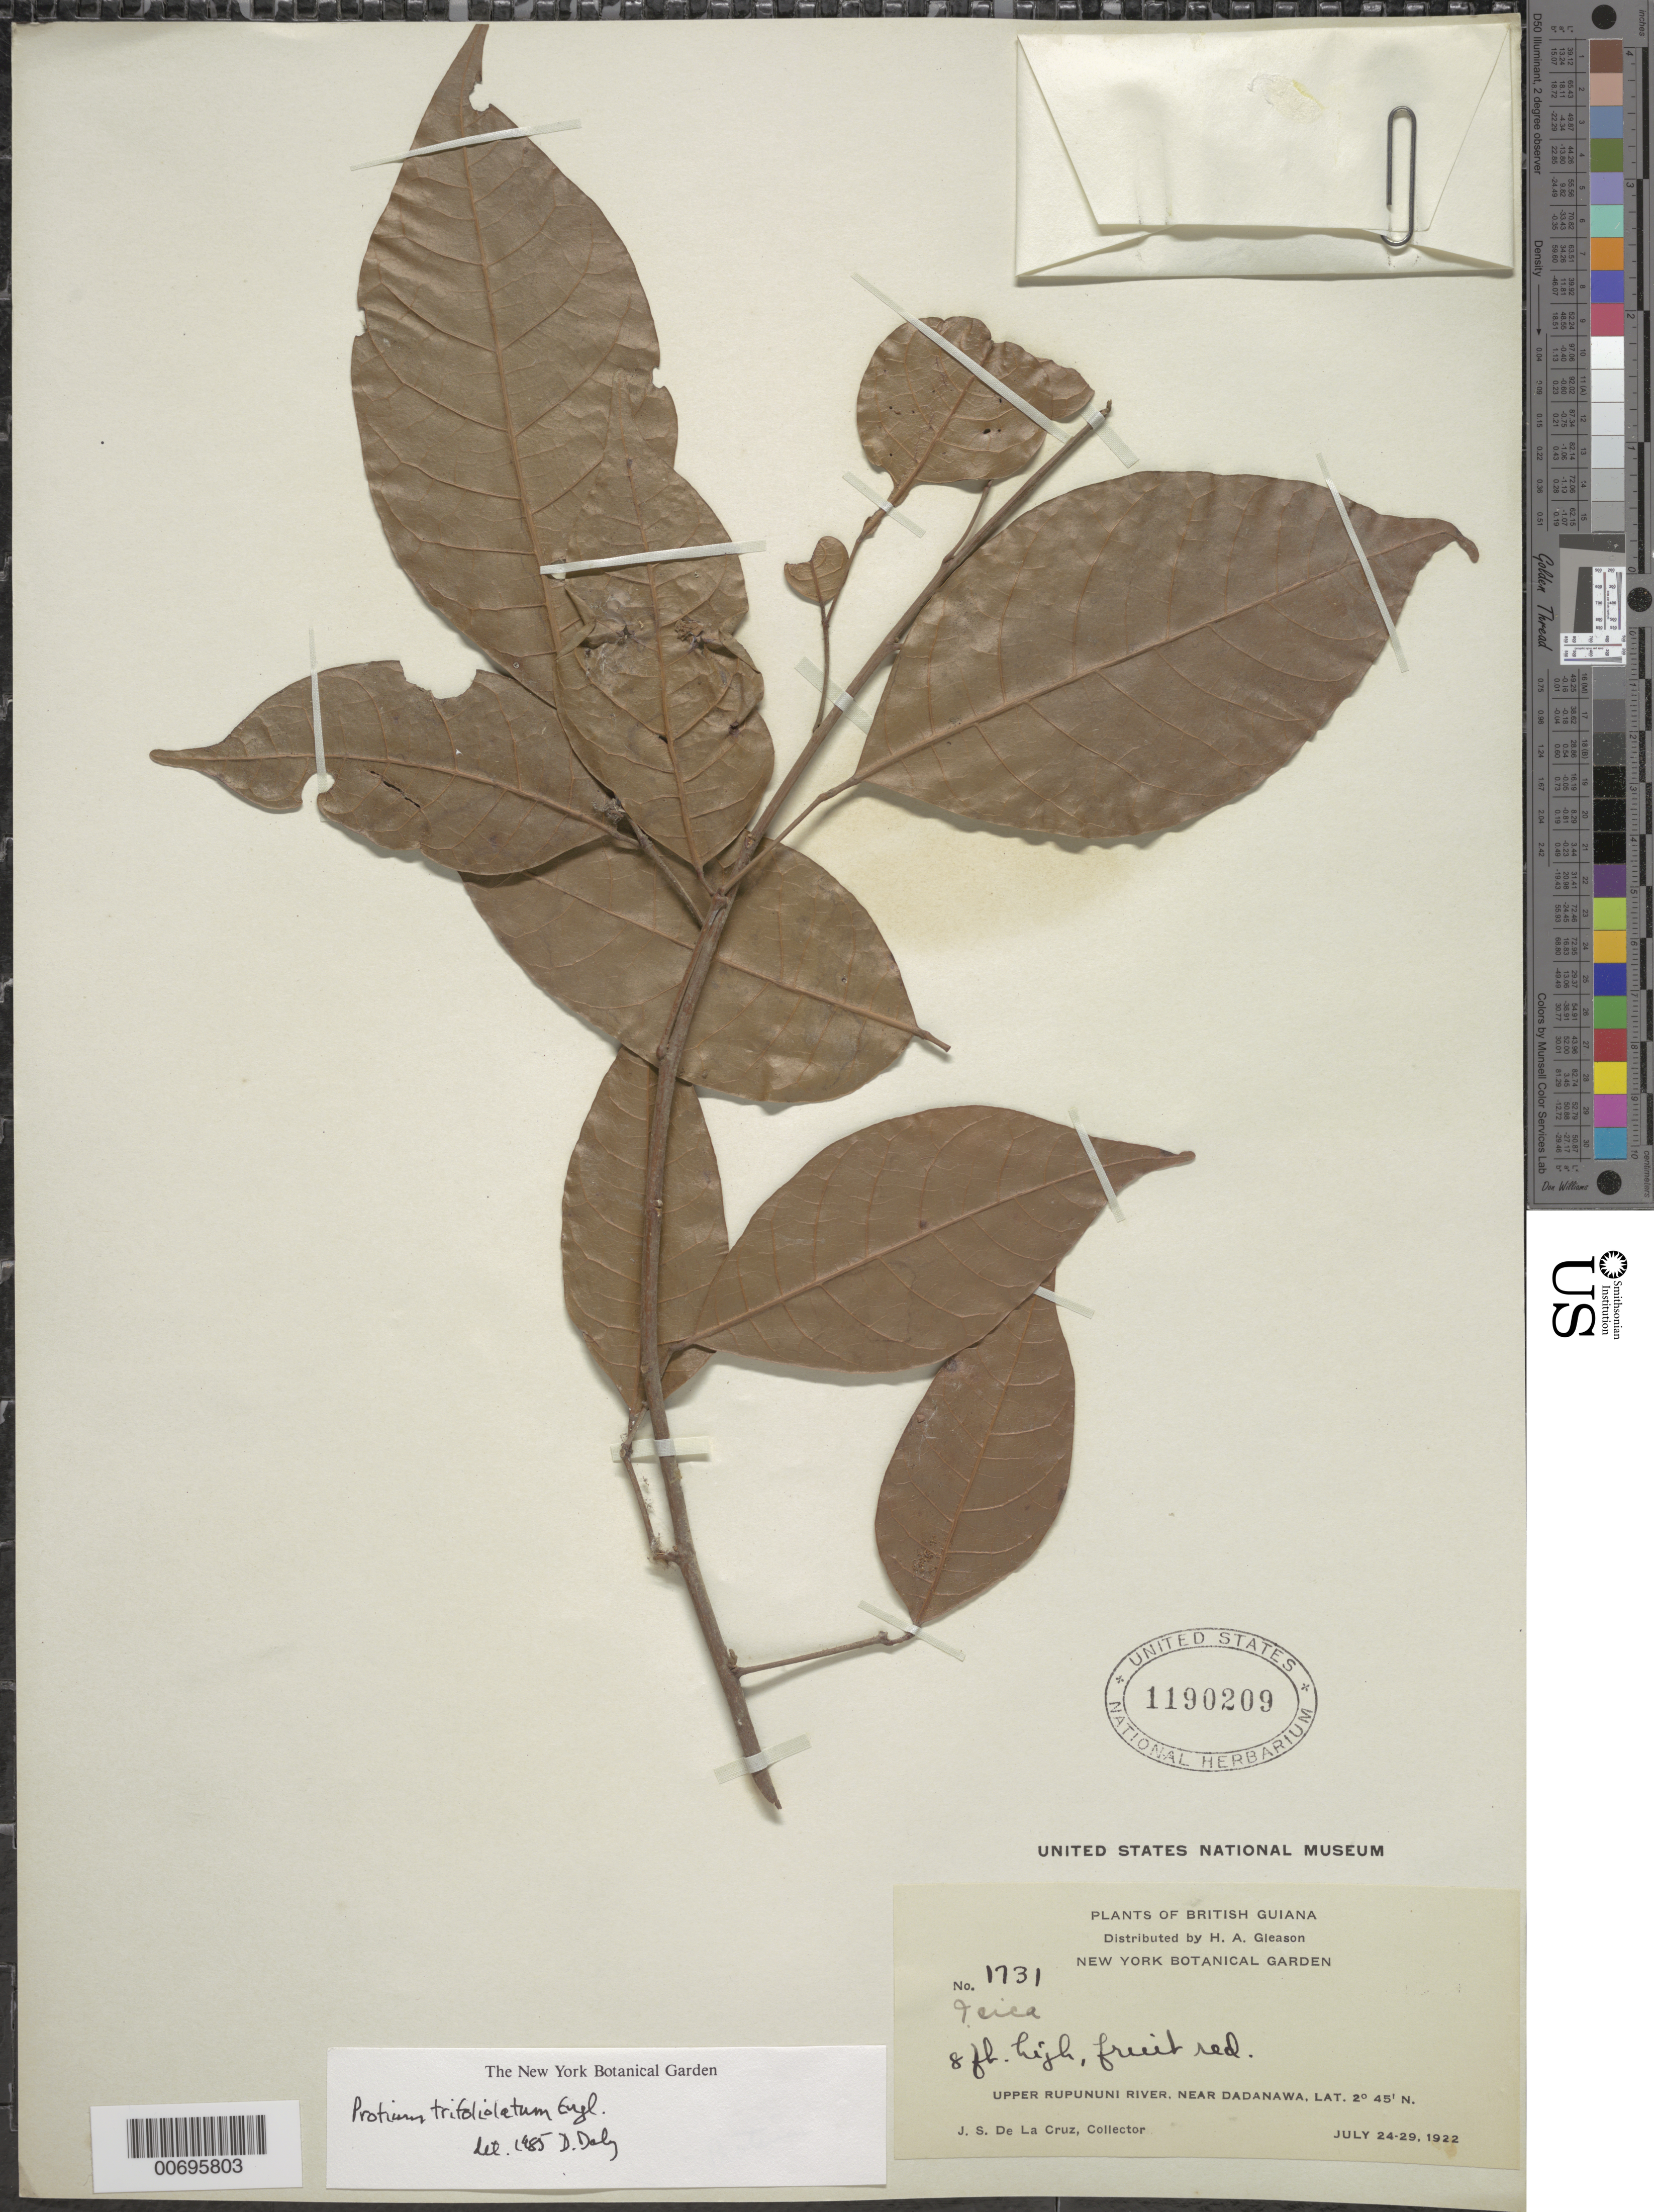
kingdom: Plantae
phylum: Tracheophyta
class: Magnoliopsida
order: Sapindales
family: Burseraceae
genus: Protium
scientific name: Protium trifoliolatum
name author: Engl.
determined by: Daly, D. C.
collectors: J. S. de la Cruz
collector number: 1731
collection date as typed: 24-Jul-22 to 29-Jul-22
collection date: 1922-07-24/1922-07-29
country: Guyana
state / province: U. Takutu-U. Essequibo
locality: Dadanawa, near, upper Rupununi R.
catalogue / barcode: US 1190209